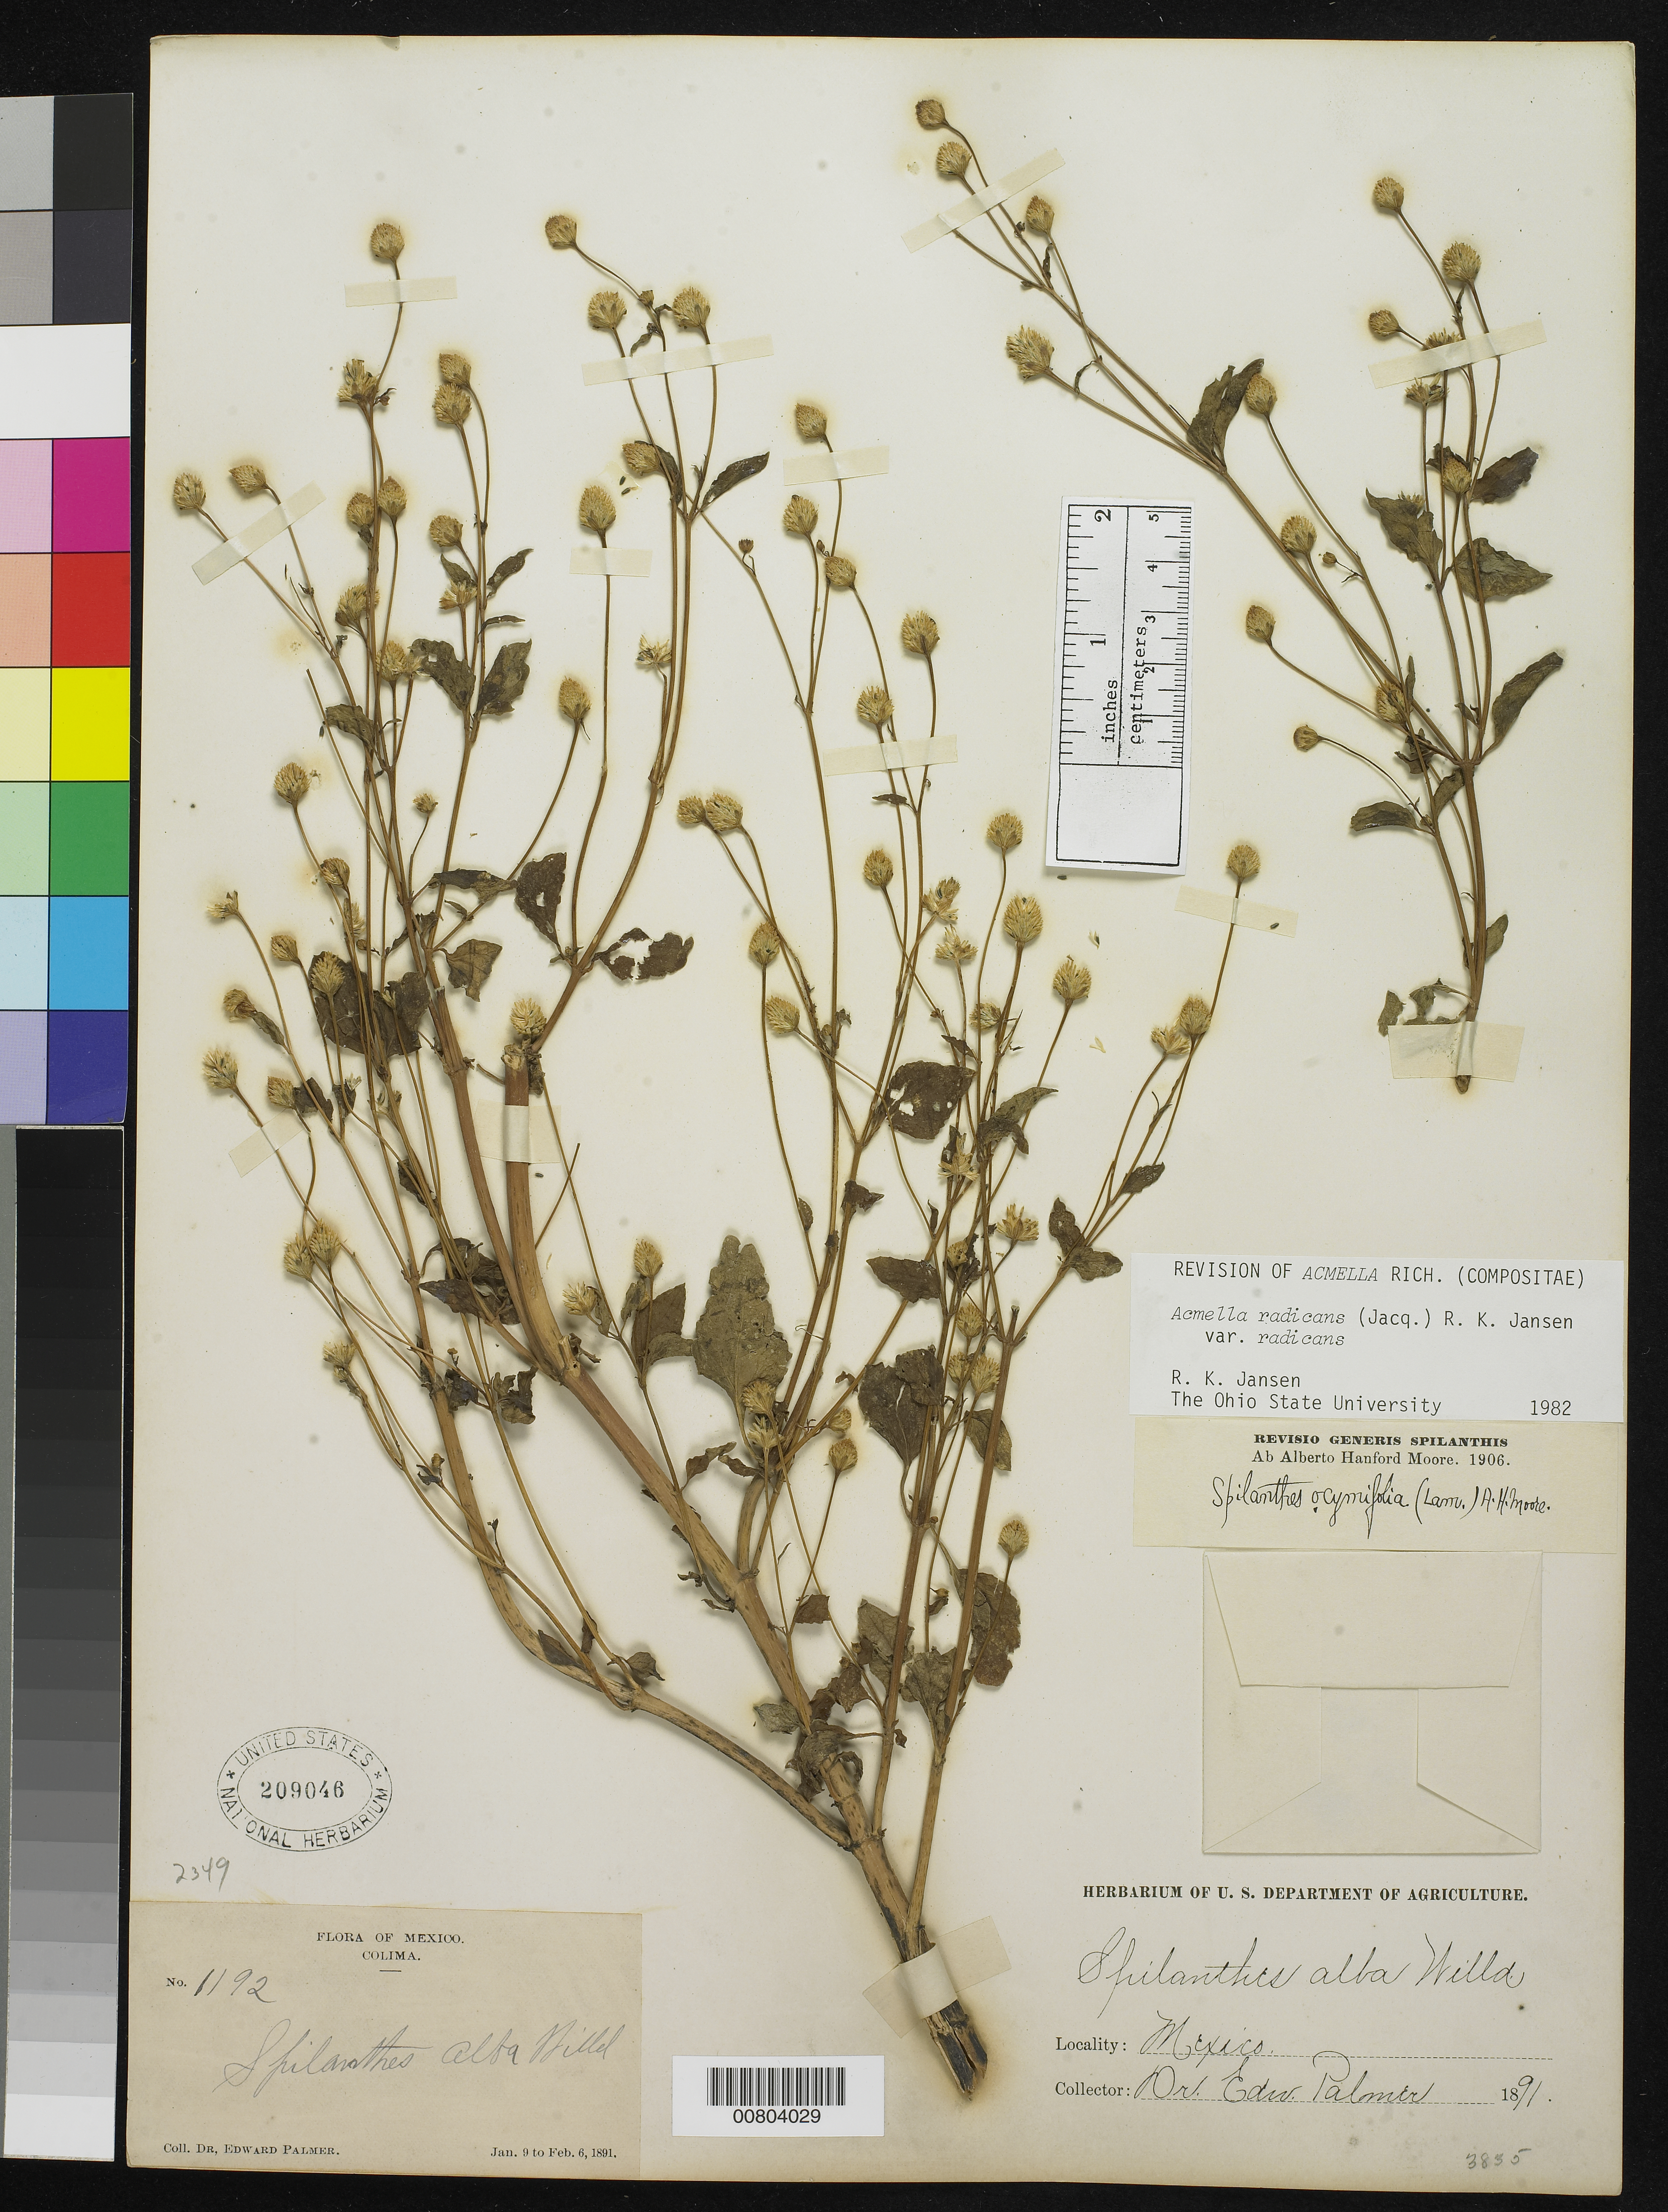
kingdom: Plantae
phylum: Tracheophyta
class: Magnoliopsida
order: Asterales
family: Asteraceae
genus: Acmella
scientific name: Acmella radicans var. radicans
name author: (Jacq.) R.K. Jansen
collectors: E. Palmer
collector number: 1192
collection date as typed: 09 Jan 1891 to 06 Feb 1891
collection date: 1891-01-09/1891-02-06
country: Mexico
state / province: Colima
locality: Colima.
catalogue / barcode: US 209046